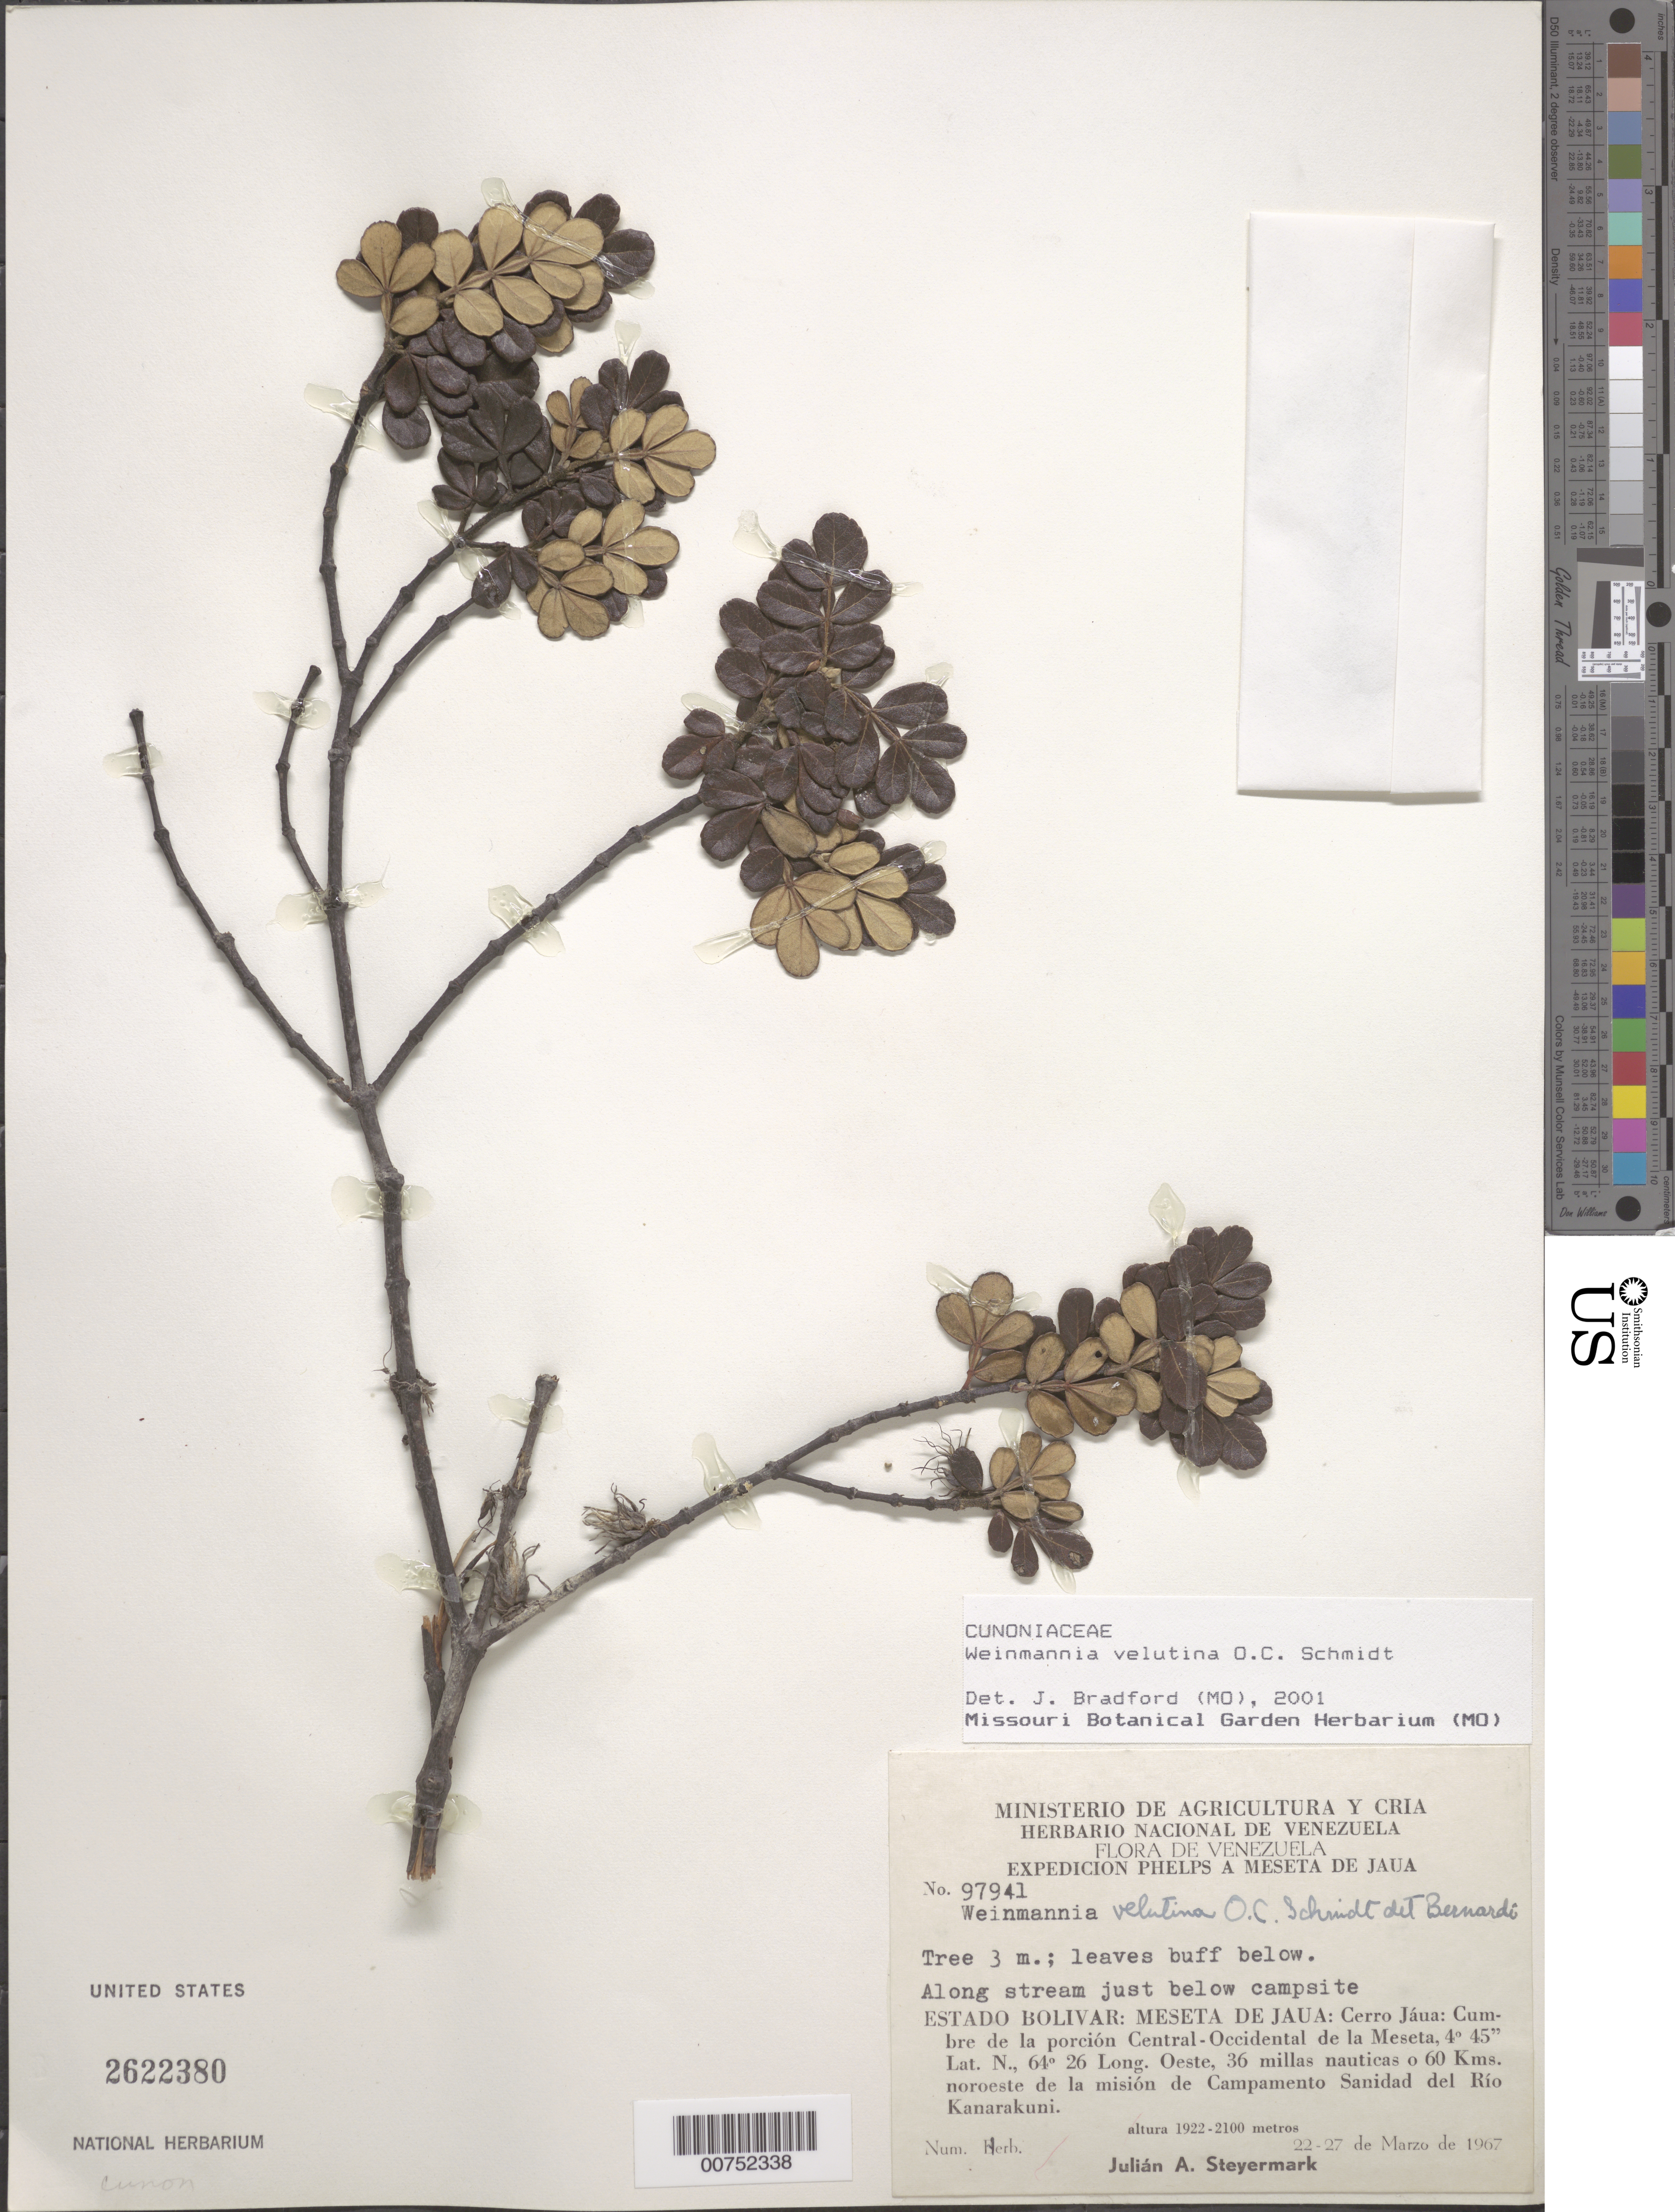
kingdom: Plantae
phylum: Tracheophyta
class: Magnoliopsida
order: Oxalidales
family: Cunoniaceae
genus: Weinmannia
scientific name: Weinmannia velutina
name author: O.C. Schmidt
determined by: Bradford, J. C.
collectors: J. Steyermark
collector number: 97941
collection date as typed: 22-Mar-67 to 27-Mar-67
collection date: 1967-03-22/1967-03-27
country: Venezuela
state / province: Bolívar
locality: Meseta del Jaua: Cerro Jáua, cumbre de la porcion Central-Occidental de la Meseta, 36 millas nauticas o 60 km NO de la mision de Campamento Sanidad del Río Kanarakuni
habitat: Along stream just below campsite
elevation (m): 1922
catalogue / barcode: US 2622380